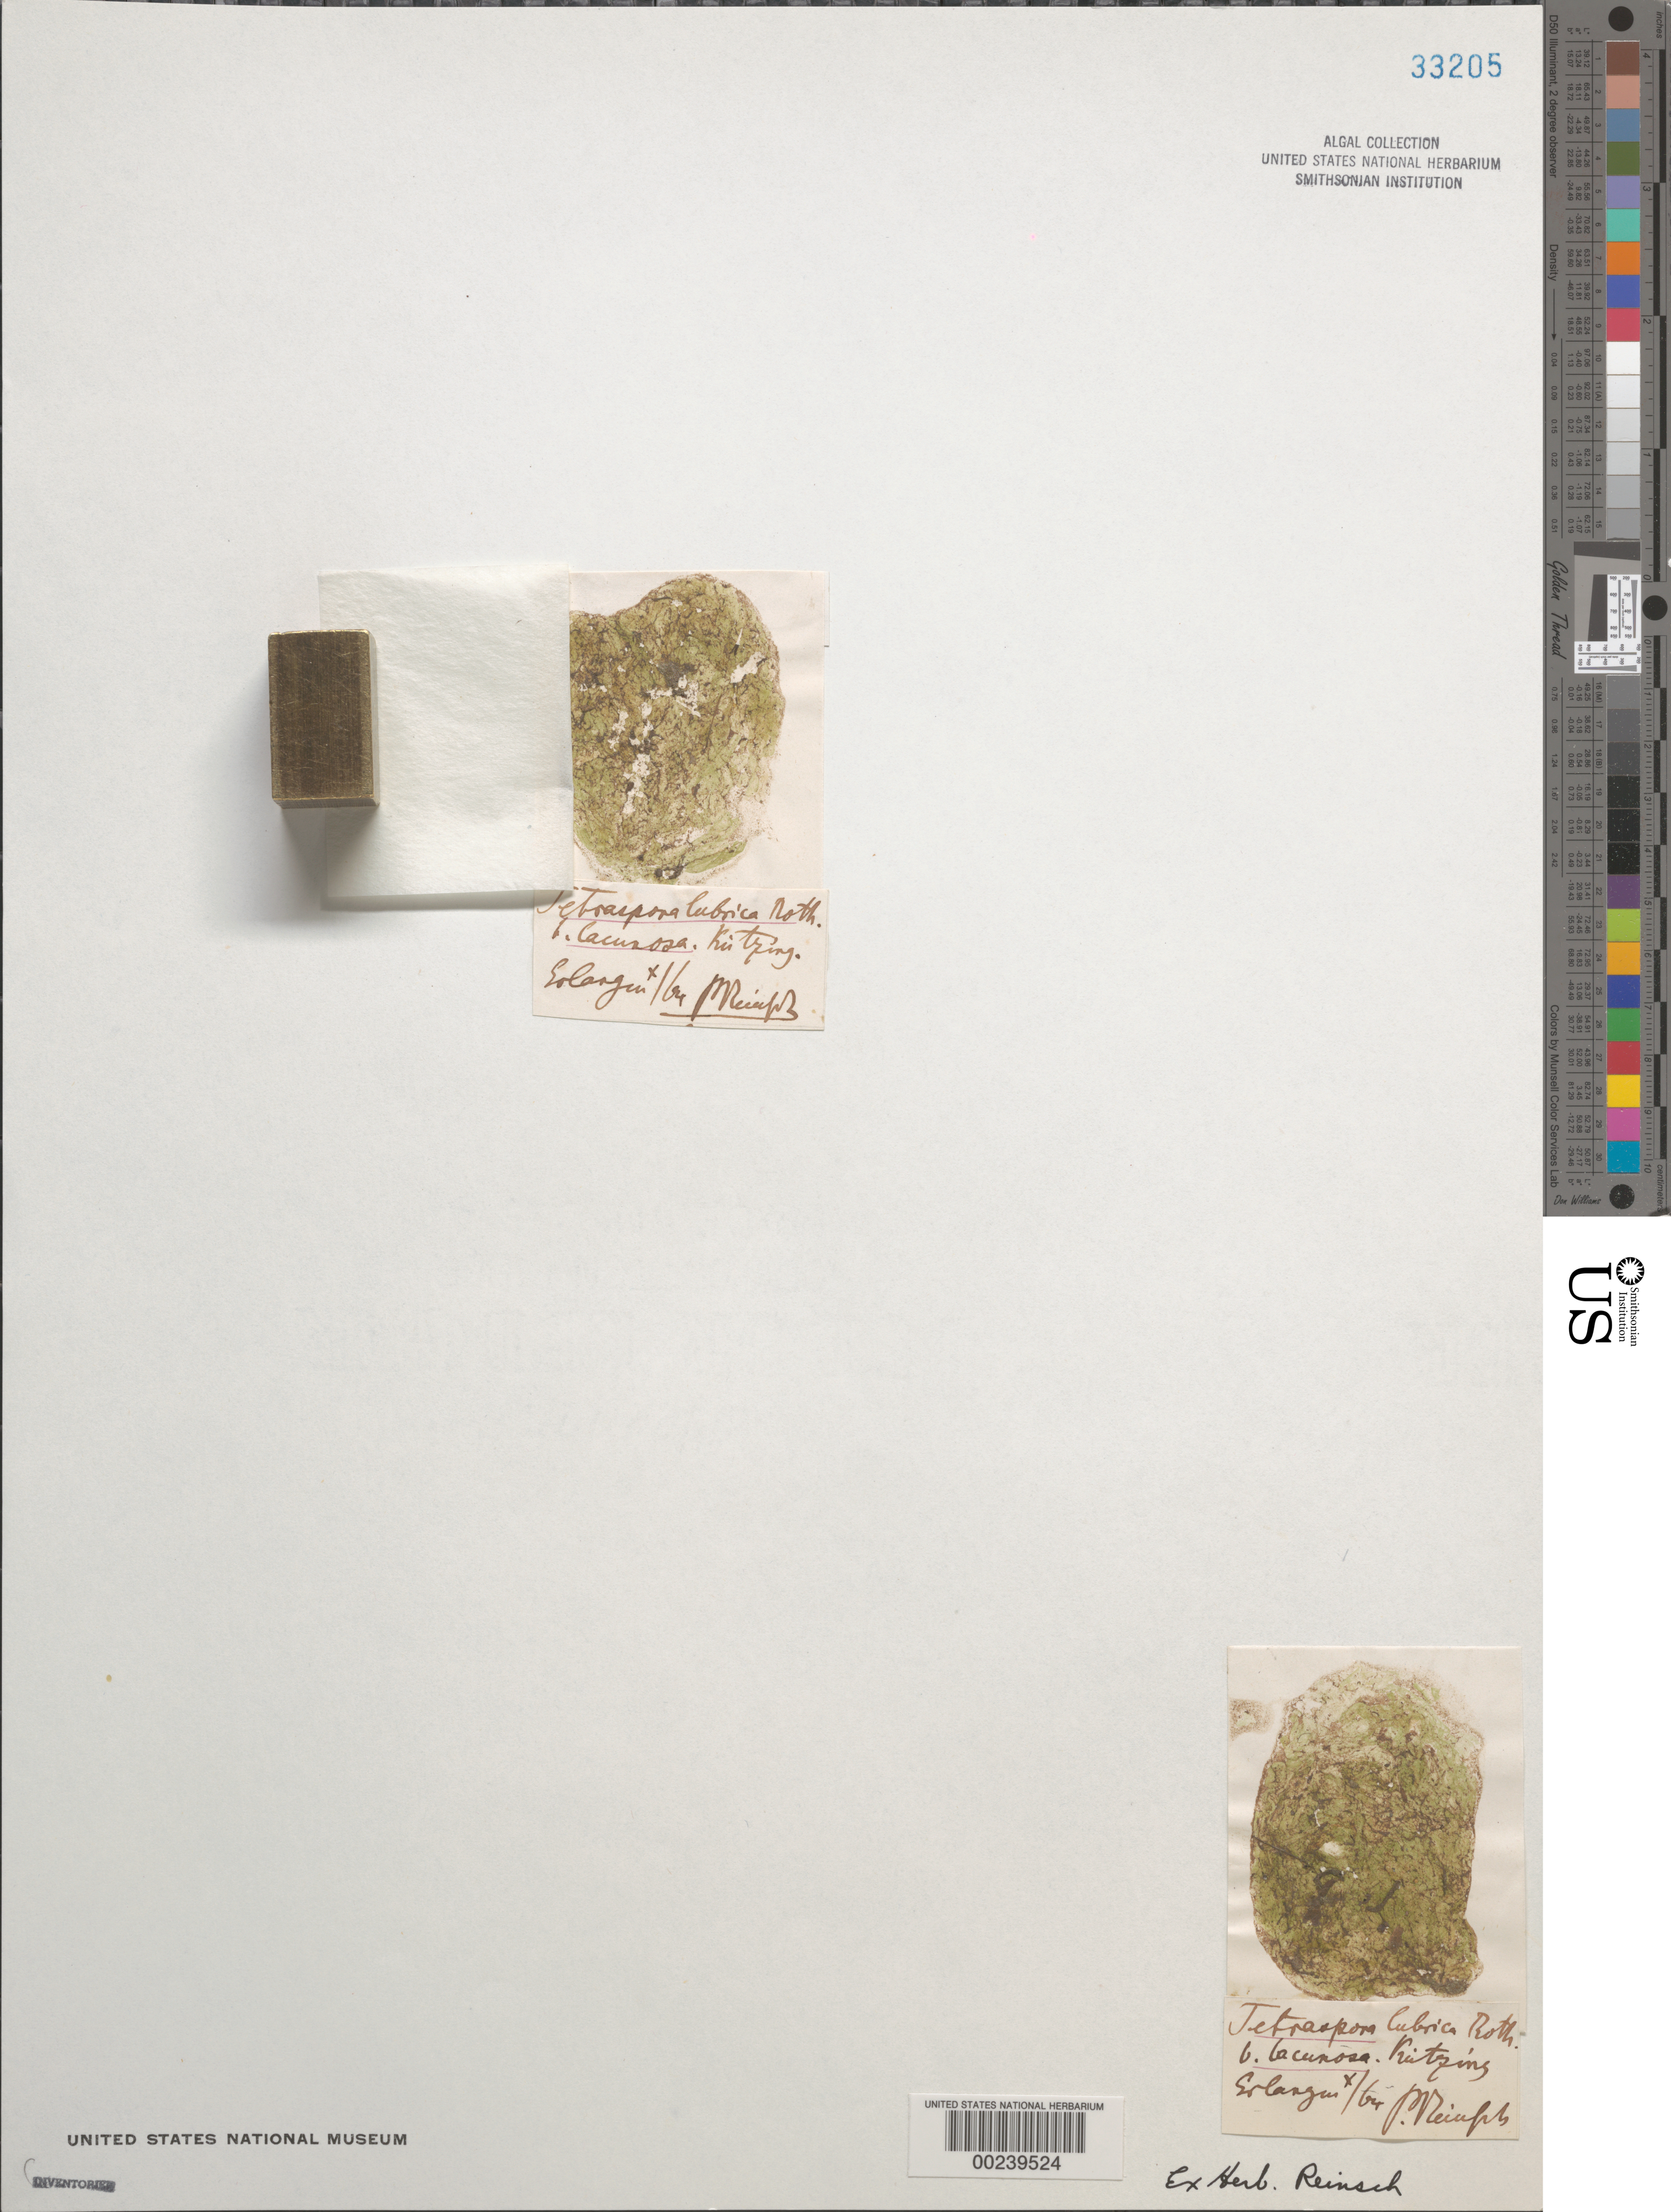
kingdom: Plantae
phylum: Chlorophyta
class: Chlorophyceae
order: Tetrasporales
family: Tetrasporaceae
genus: Tetraspora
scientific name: Tetraspora lubrica var. lacunosa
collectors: P. F. Reinsch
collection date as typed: Oct 1864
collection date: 1864-10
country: Germany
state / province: Bayern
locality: Erlangen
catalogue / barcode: US 33205